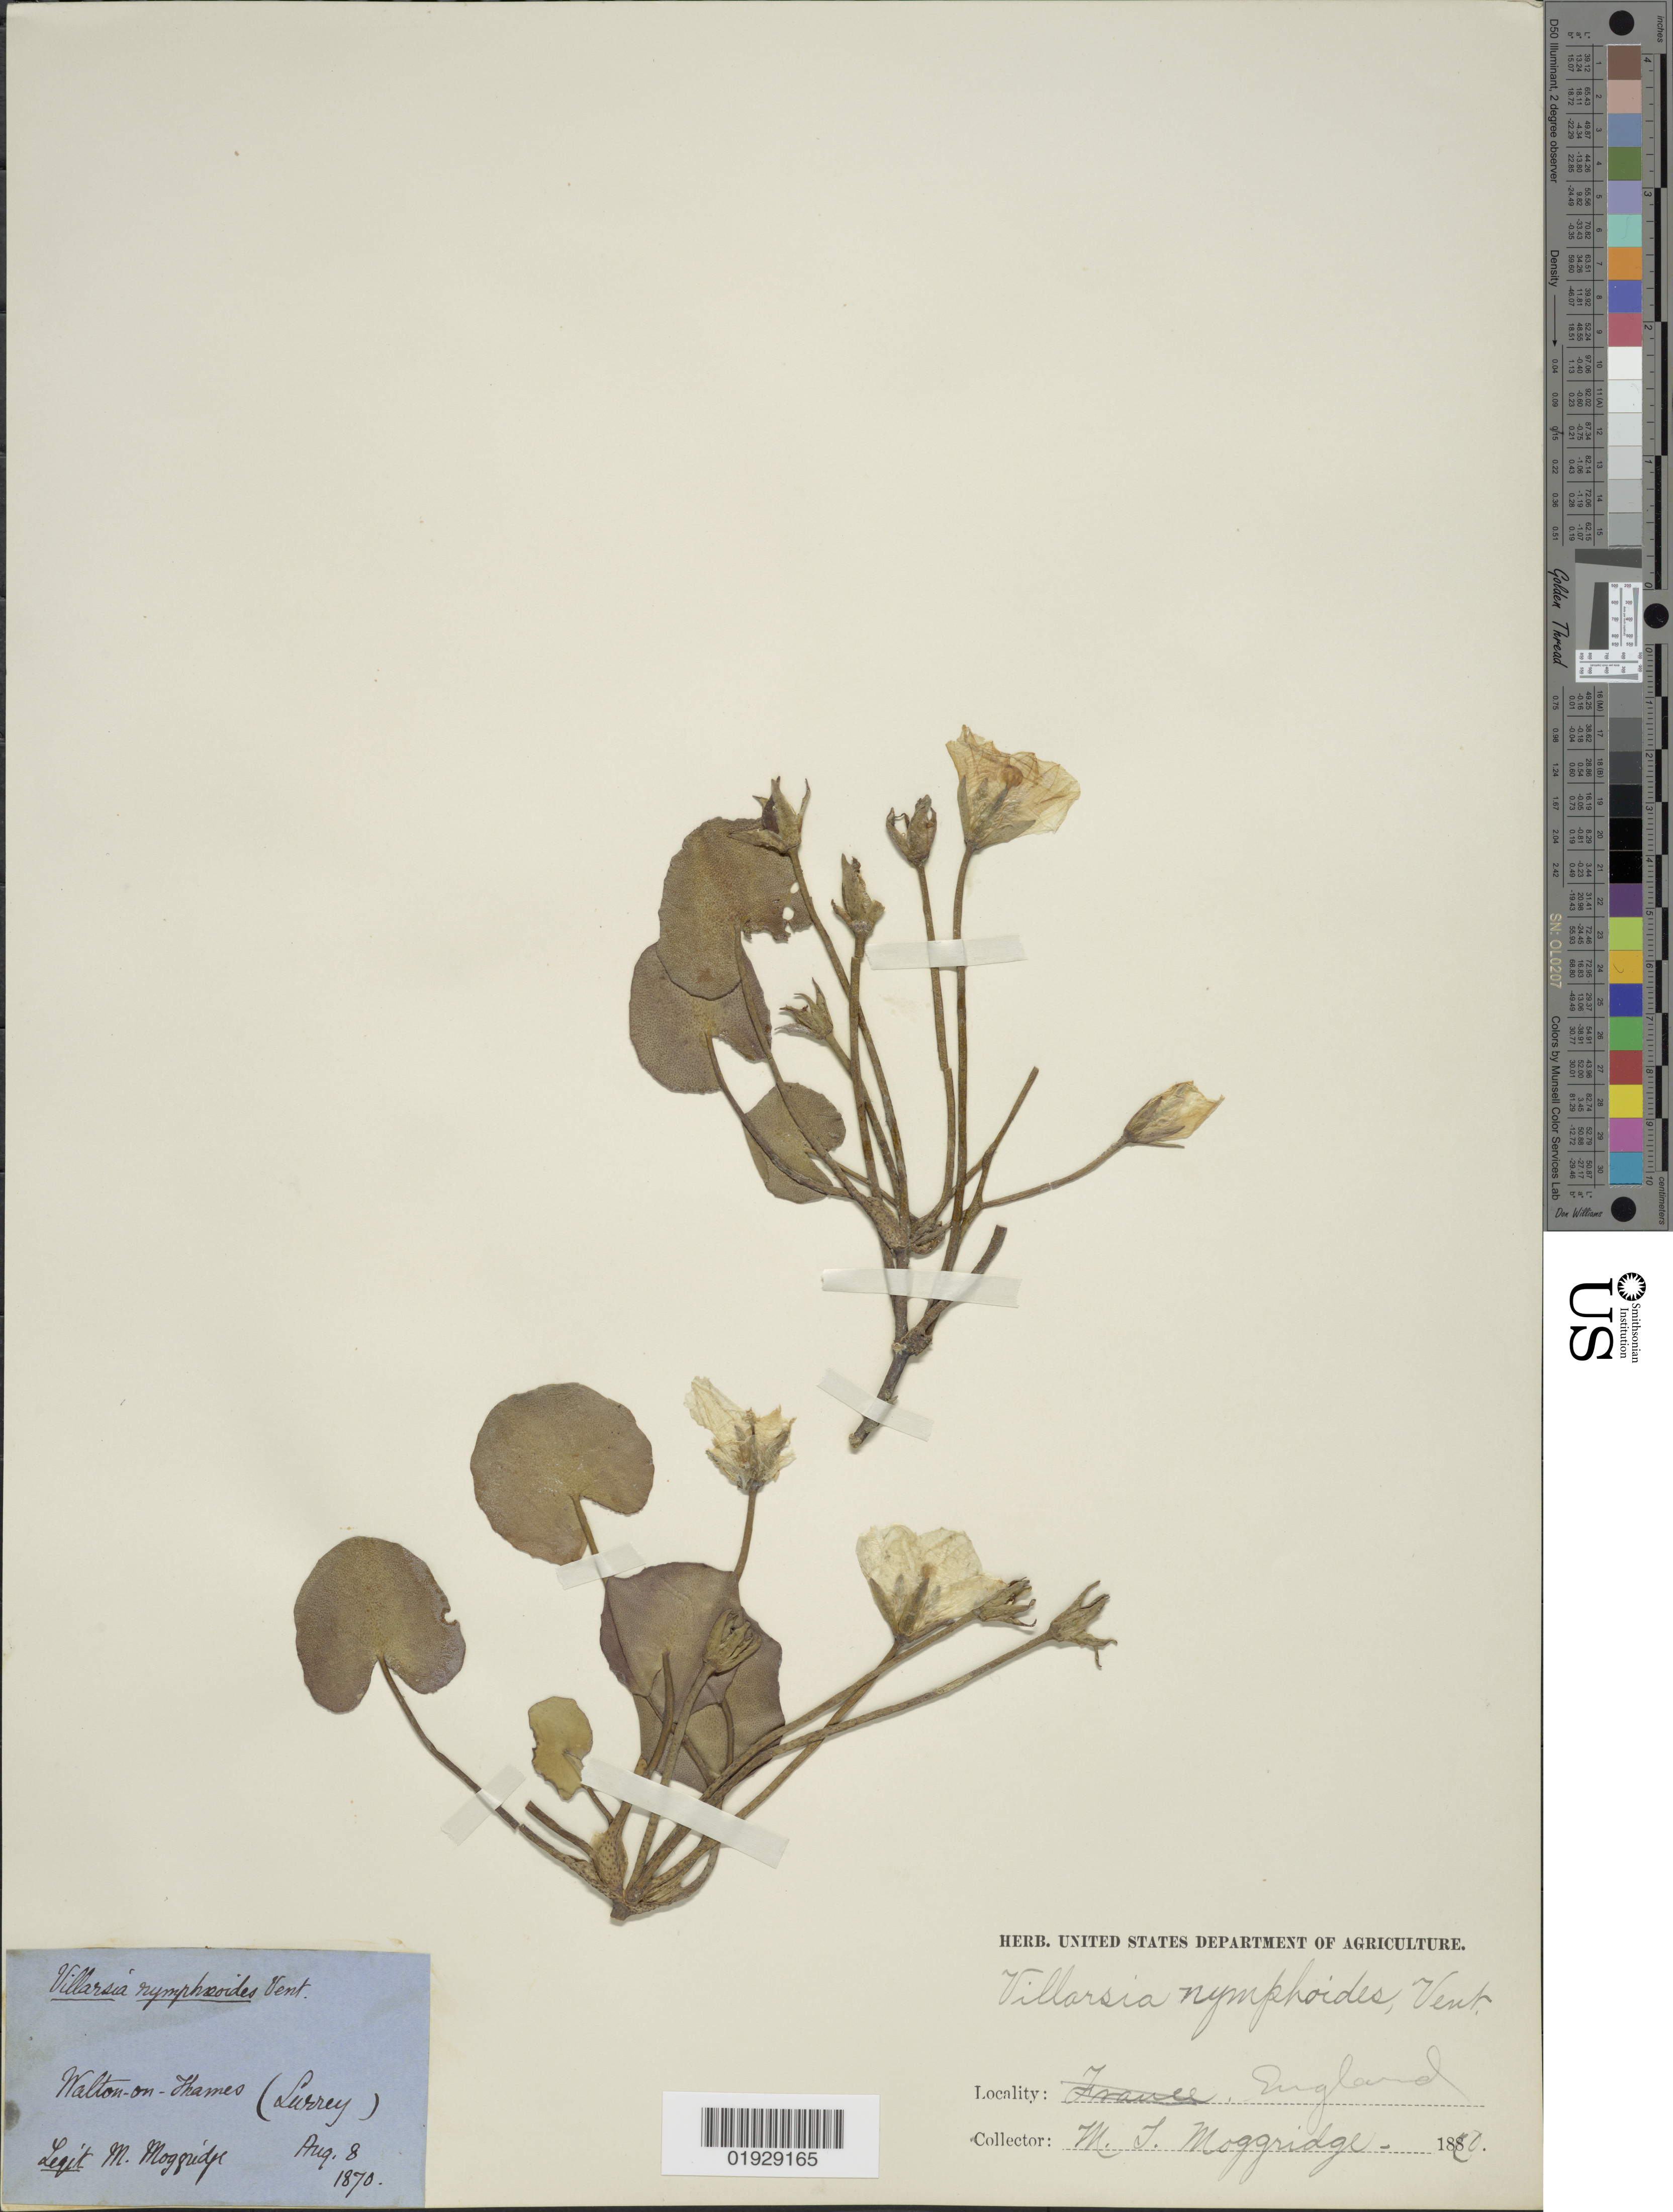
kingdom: Plantae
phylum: Tracheophyta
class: Magnoliopsida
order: Asterales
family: Menyanthaceae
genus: Nymphoides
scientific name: Nymphoides nymphaeoides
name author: (L.) Britton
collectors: M. Moggridge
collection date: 1870-08-08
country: United Kingdom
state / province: England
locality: Walton-on-Thames (Surrey).